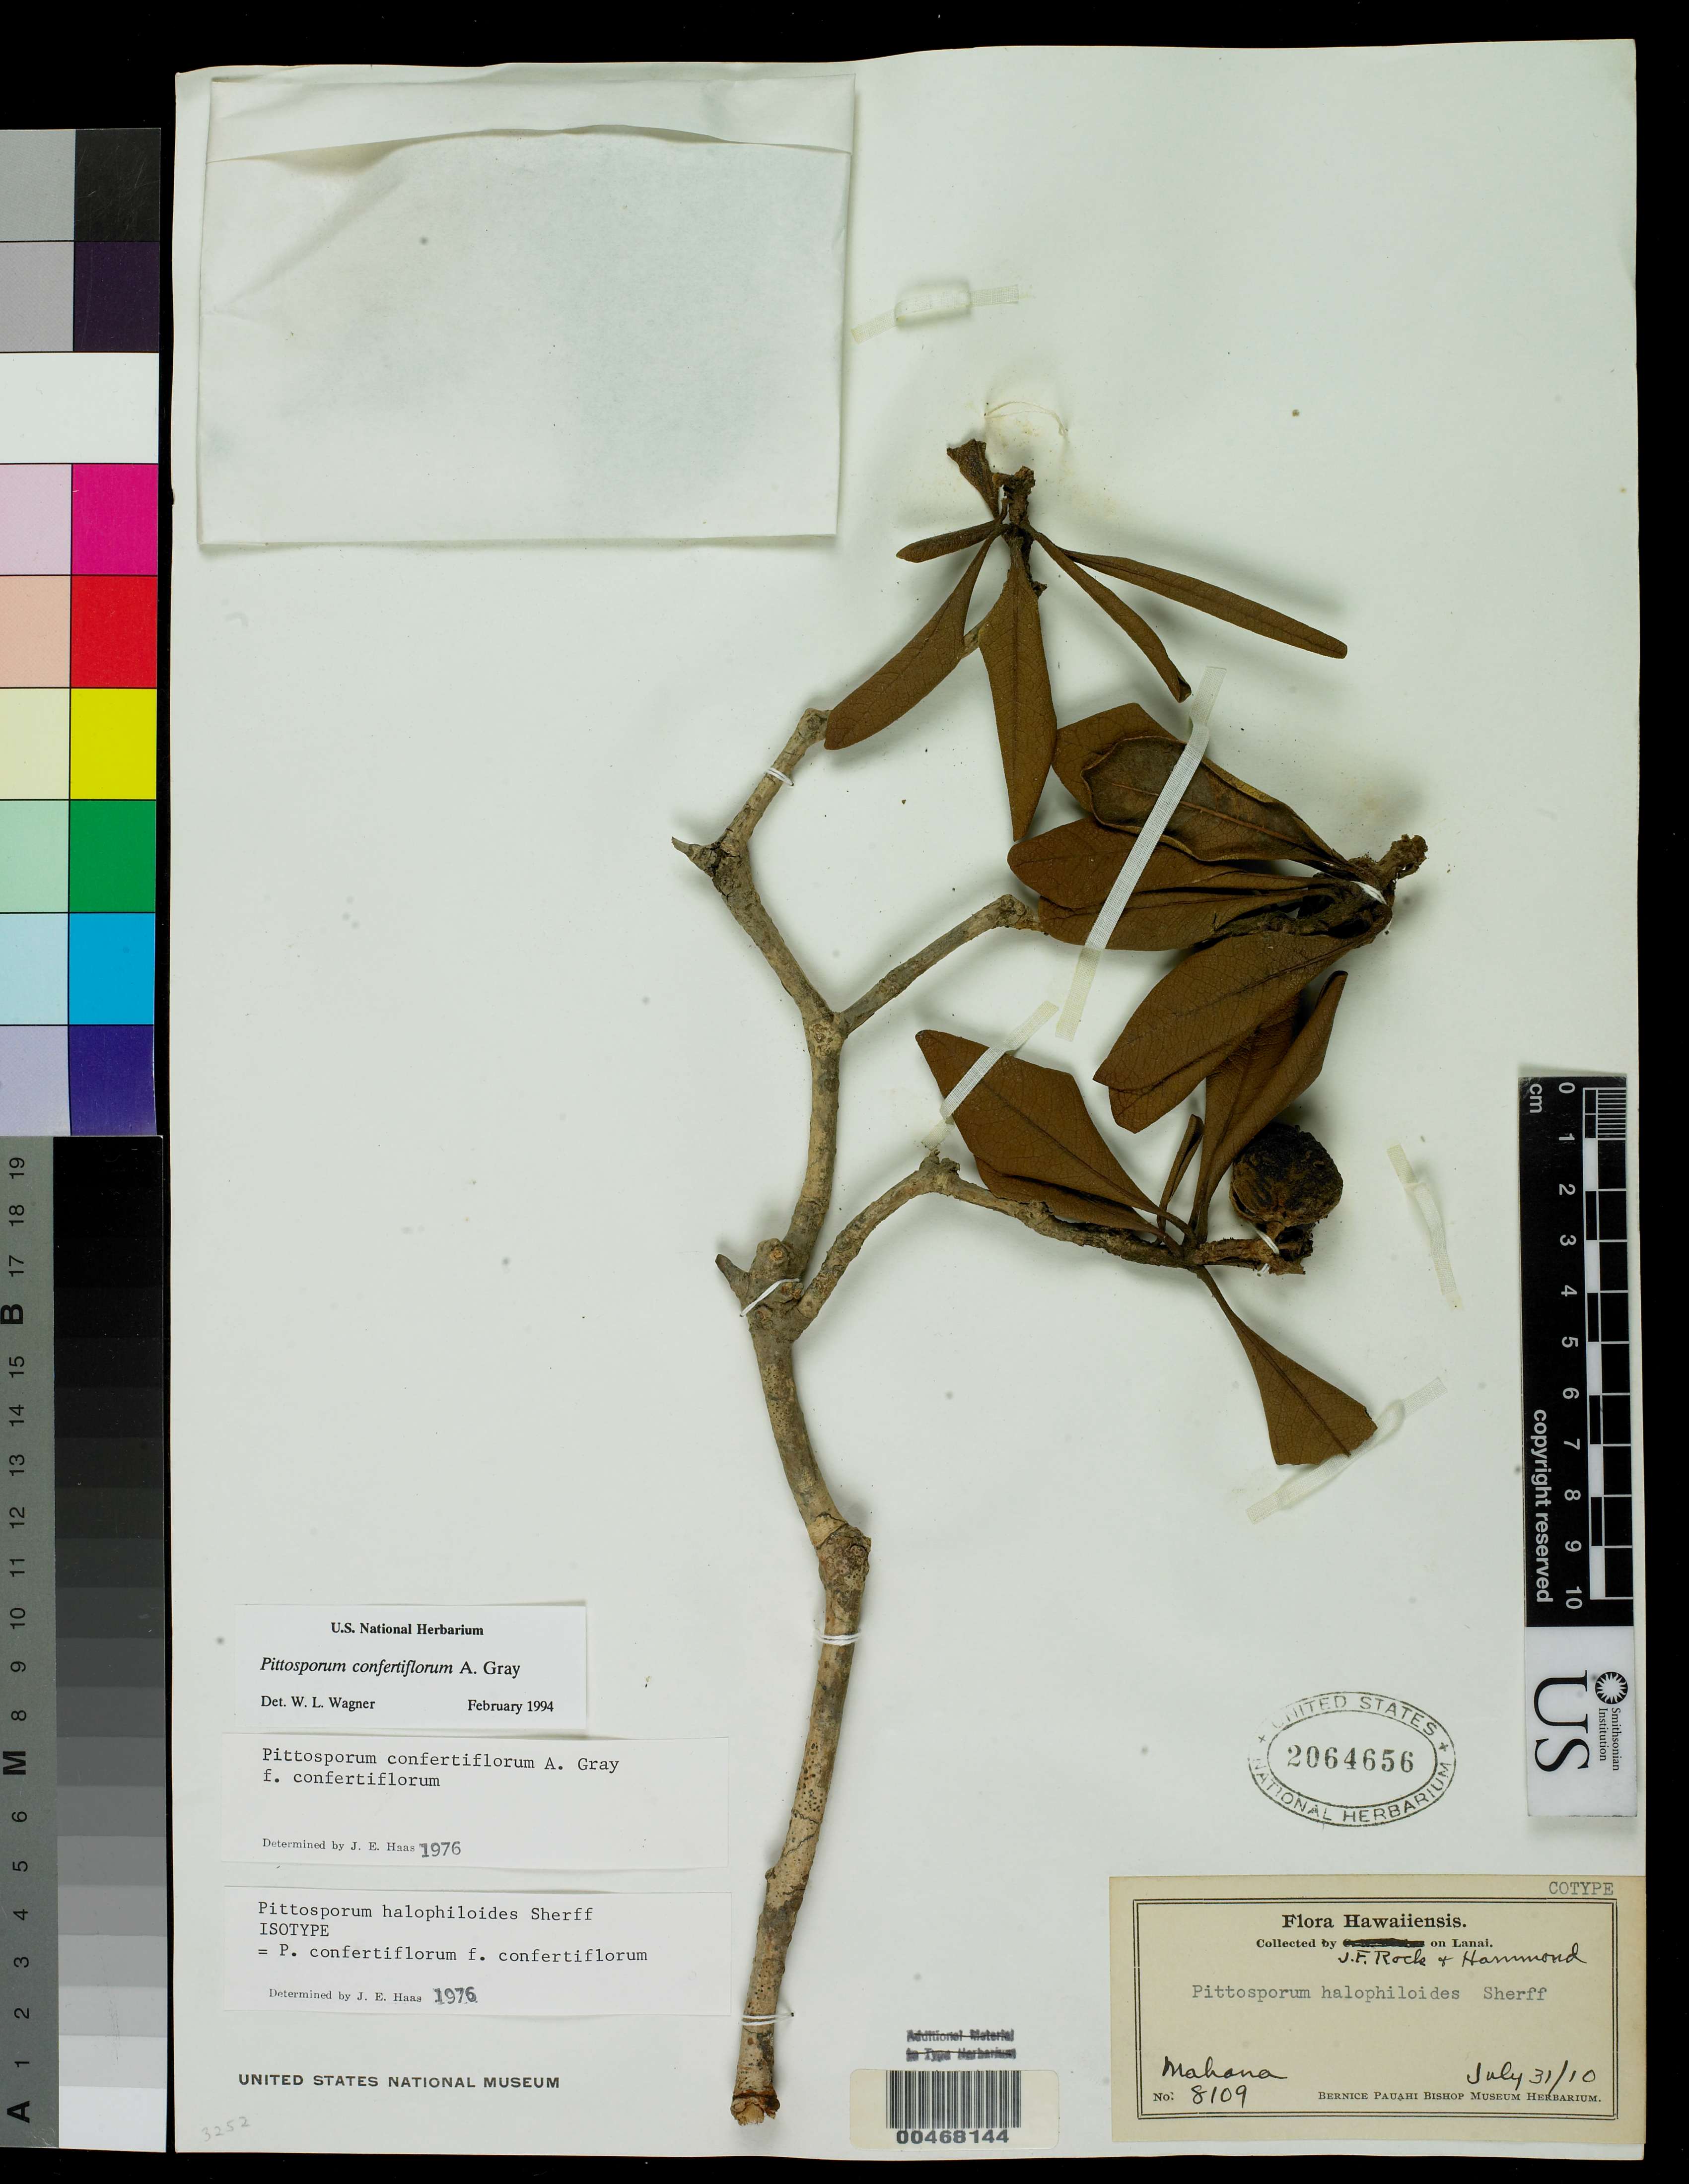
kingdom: Plantae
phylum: Tracheophyta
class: Magnoliopsida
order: Apiales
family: Pittosporaceae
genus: Pittosporum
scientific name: Pittosporum halophiloides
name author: Sherff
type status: Isotype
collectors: J. F. Rock & E. Hammond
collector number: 8109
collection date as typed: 31 Jul 1910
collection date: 1910-07-31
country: United States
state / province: Hawaii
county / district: Maui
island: Lana'i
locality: Mahana.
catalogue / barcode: US 2064656